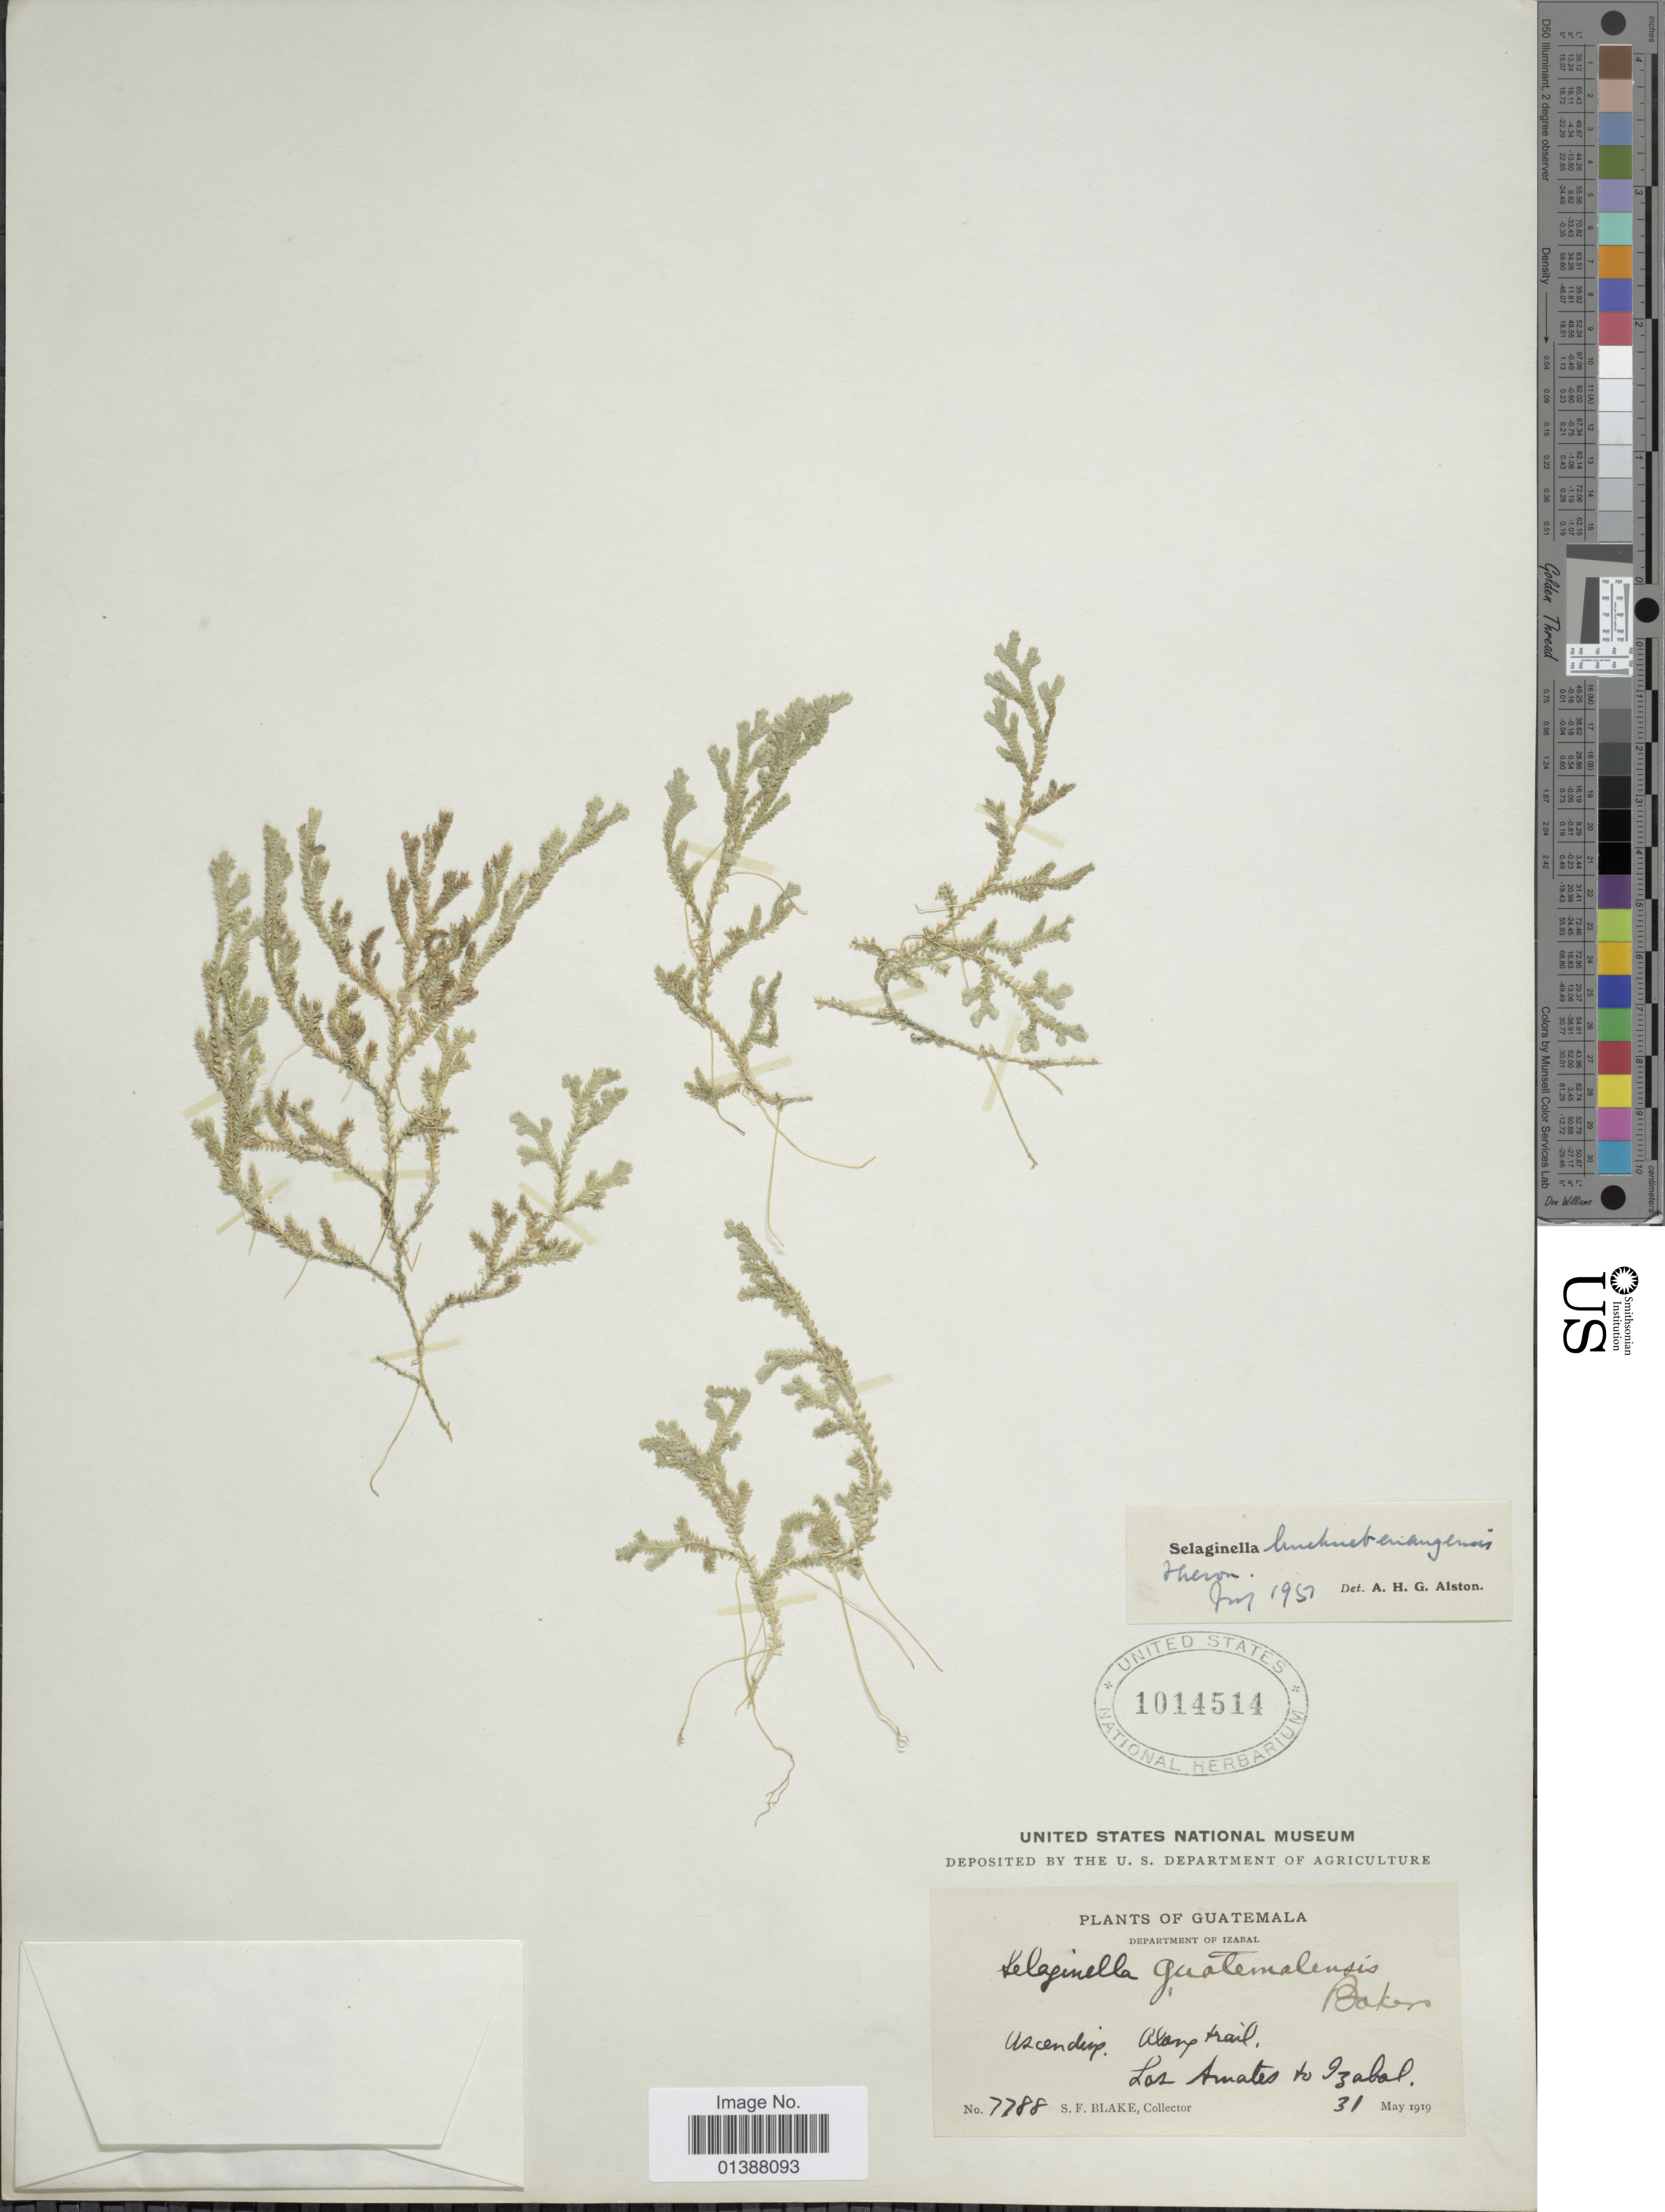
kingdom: Plantae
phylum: Tracheophyta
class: Lycopodiopsida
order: Selaginellales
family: Selaginellaceae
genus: Selaginella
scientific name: Selaginella huehuetenangensis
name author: Hieron.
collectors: S. Blake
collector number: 7788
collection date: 1919-05-31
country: Guatemala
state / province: Izabal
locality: Department of Izabal, Los Amates to Izabal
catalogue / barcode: US 1014514